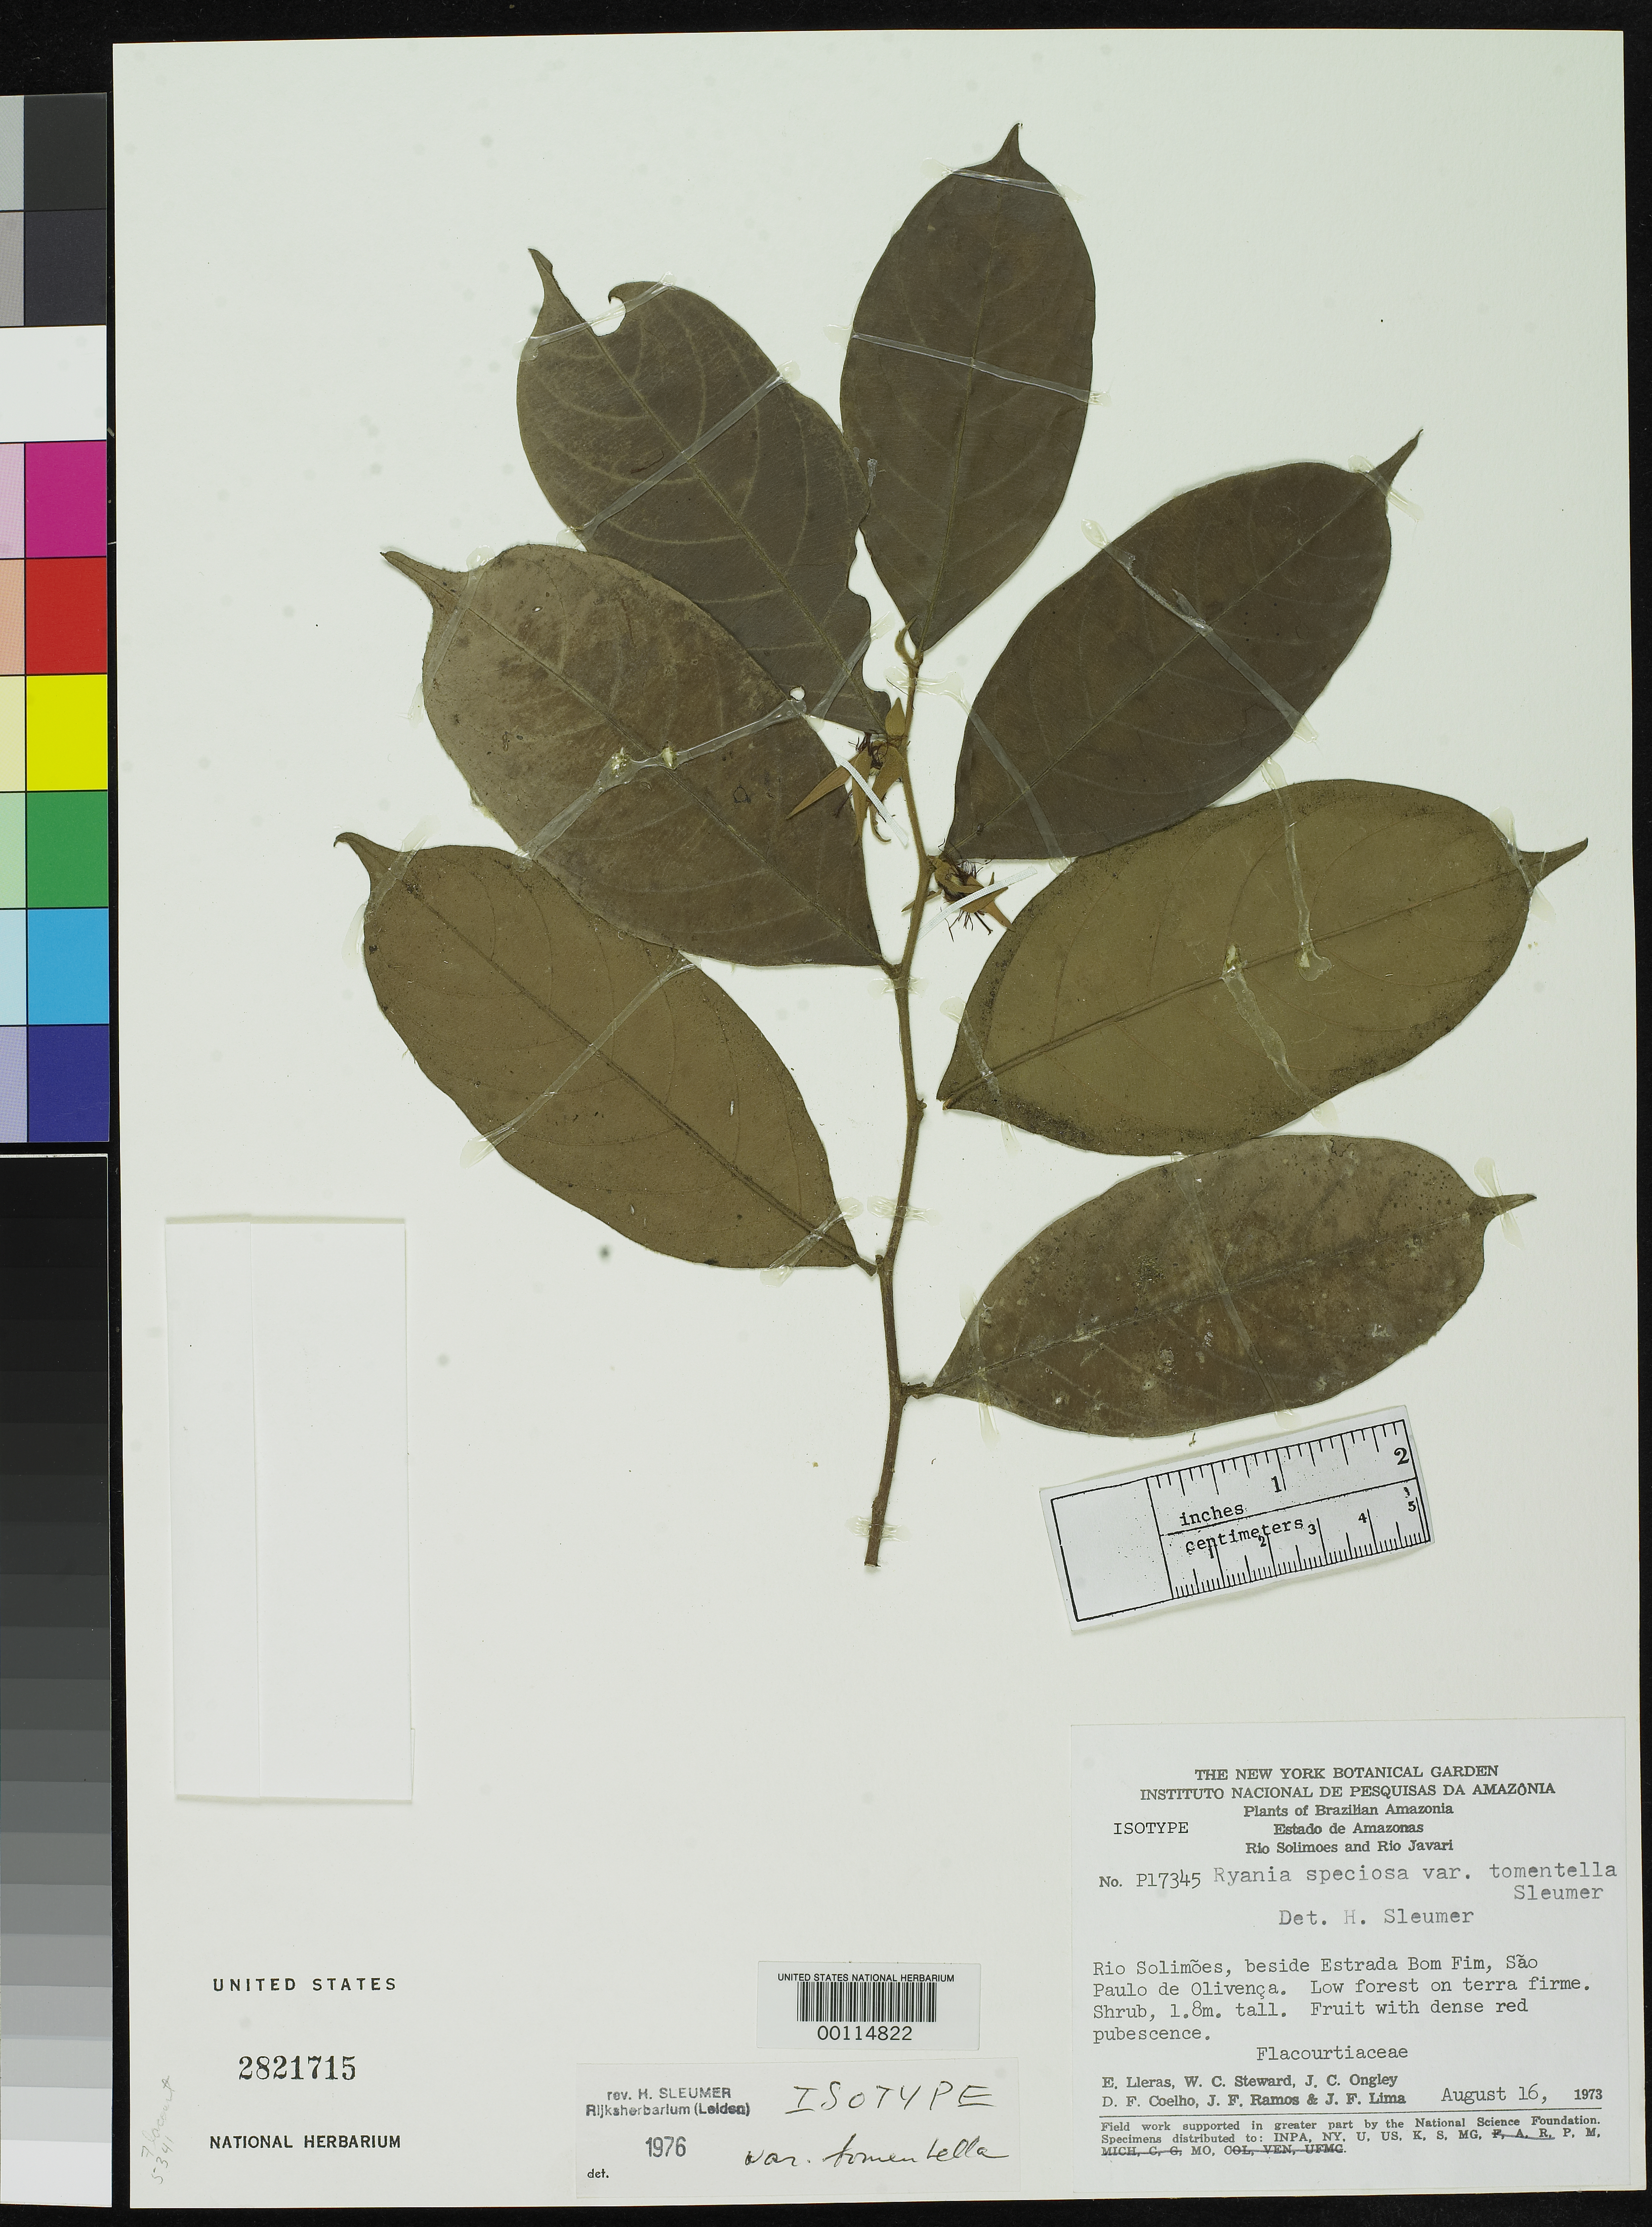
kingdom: Plantae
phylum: Tracheophyta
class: Magnoliopsida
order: Malpighiales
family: Salicaceae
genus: Ryania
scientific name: Ryania speciosa var. tomentella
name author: Sleumer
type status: Isotype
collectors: E. Lleras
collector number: P 17345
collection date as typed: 16 Aug 1973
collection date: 1973-08-16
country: Brazil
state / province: Amazonas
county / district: Rio Solimoes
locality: Beside estrada Banfina, Sao Paulo de Olivenca.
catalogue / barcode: US 2821715